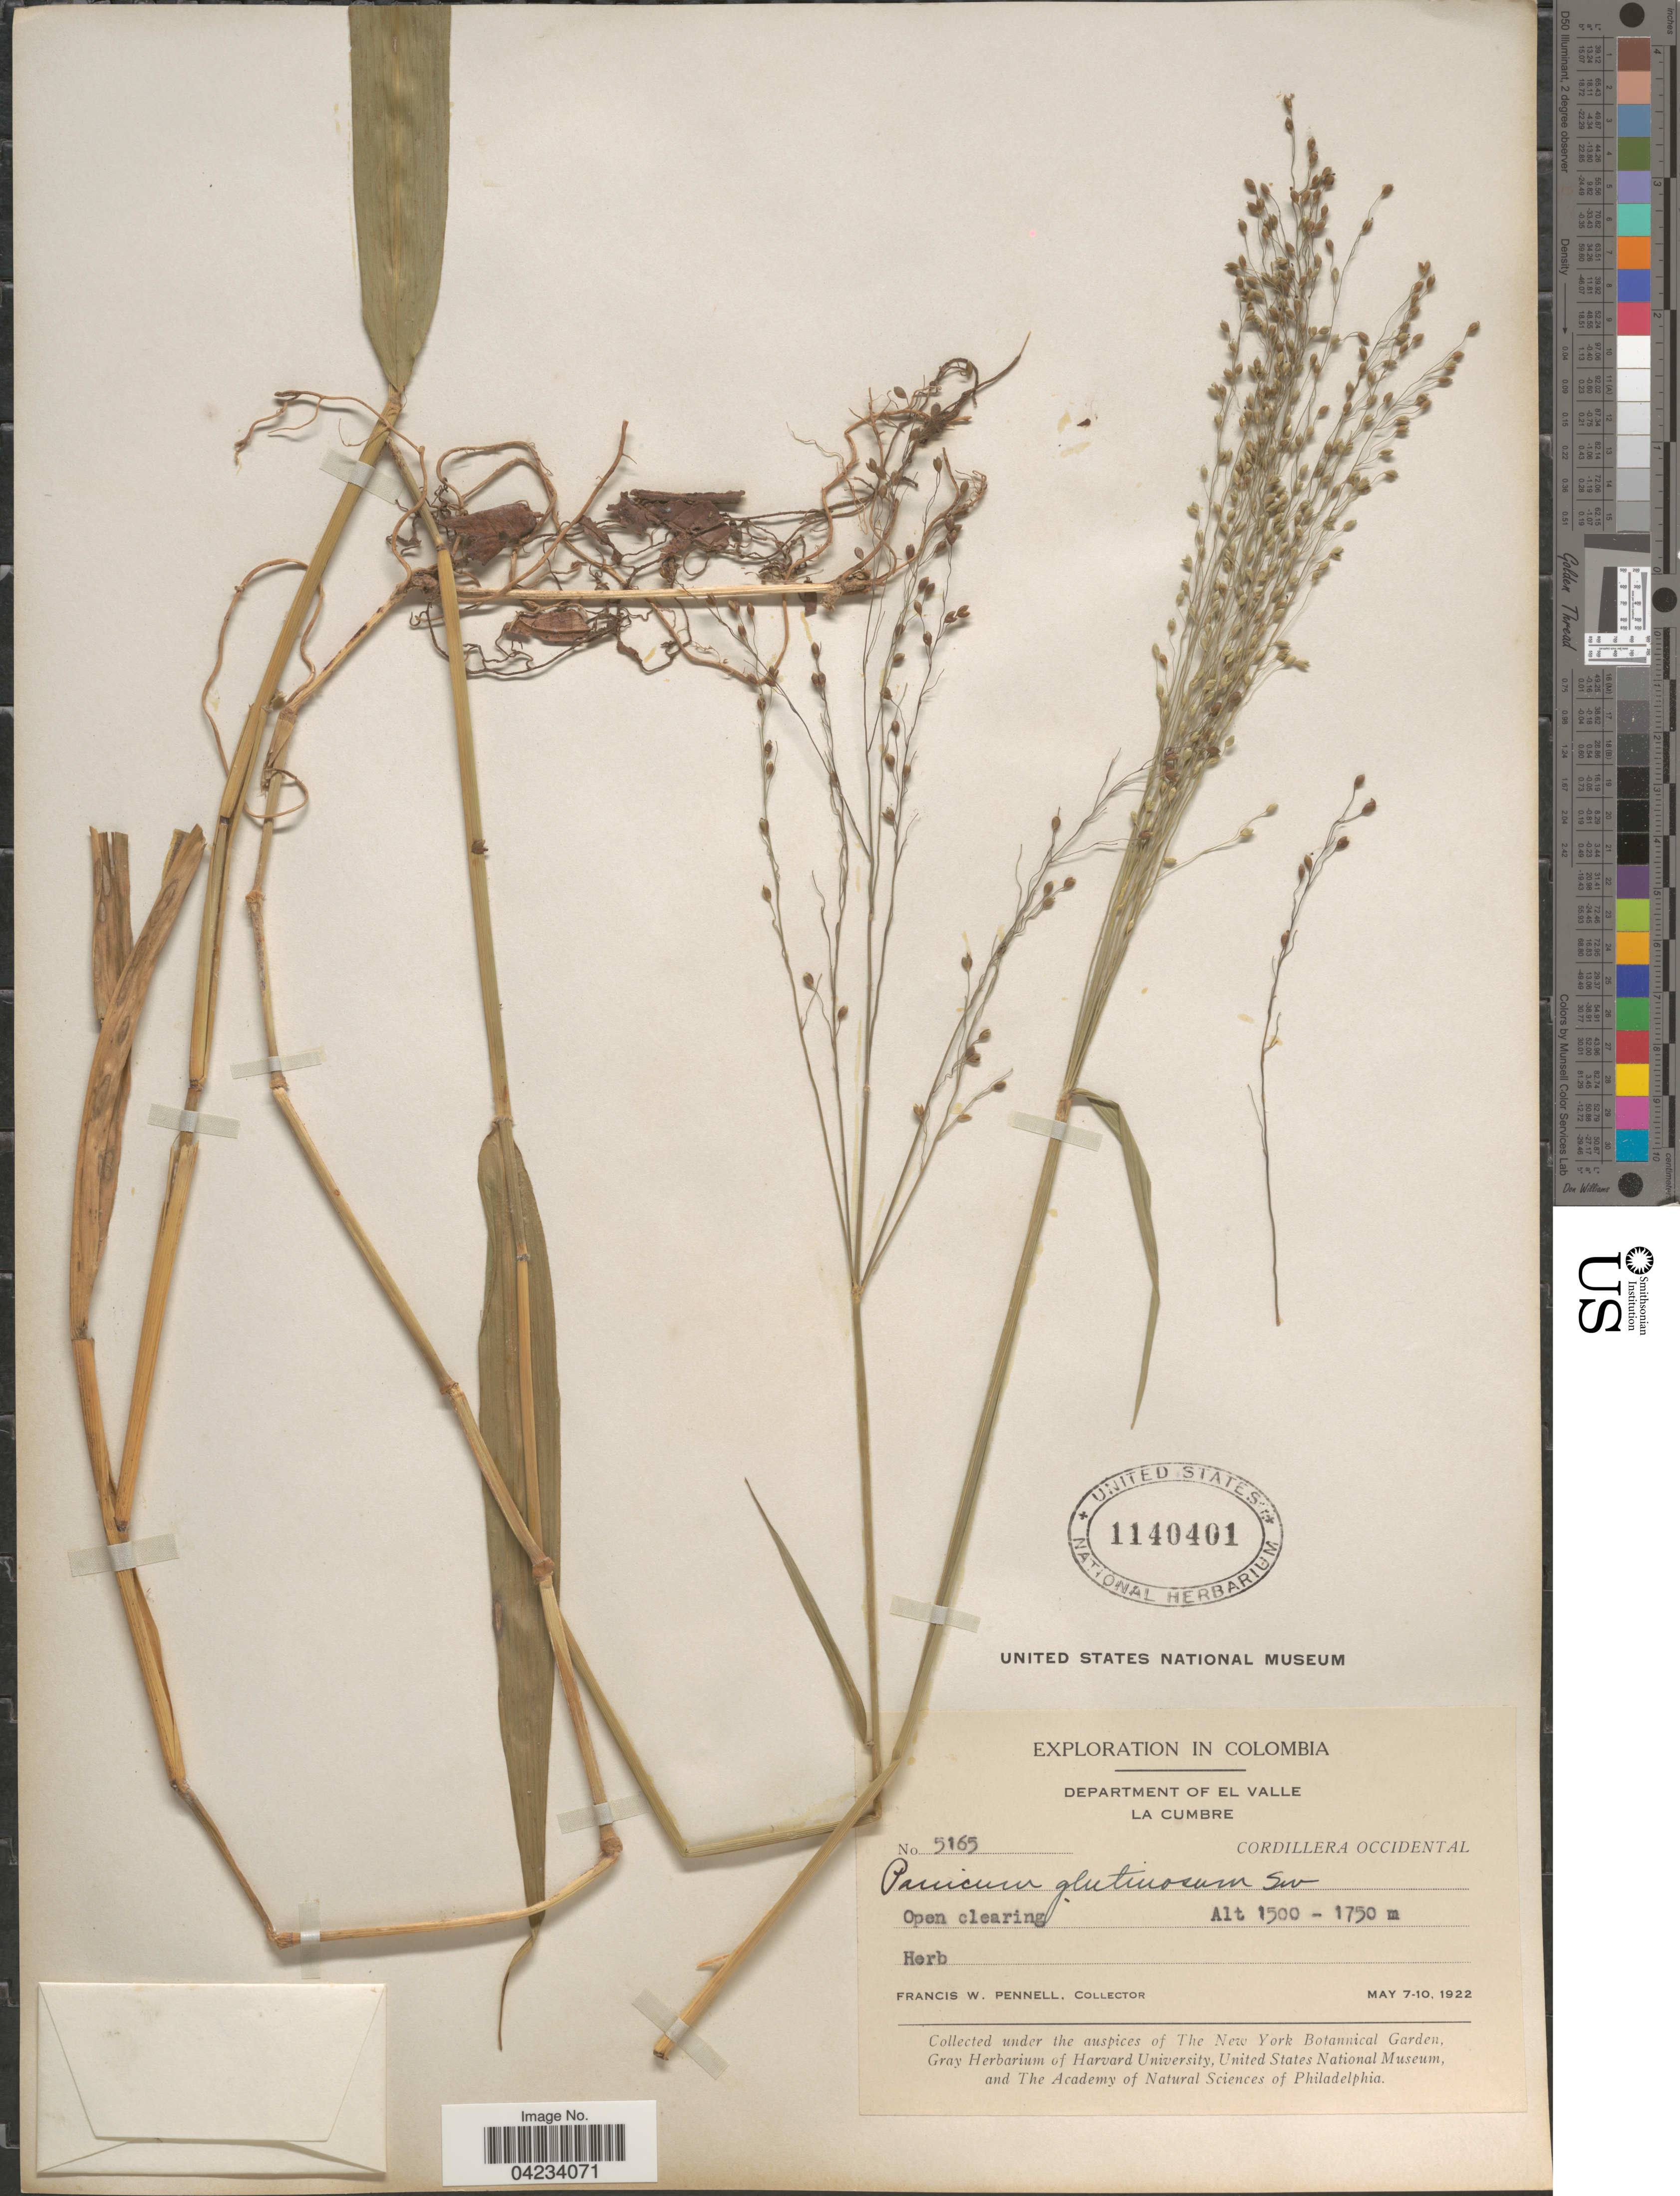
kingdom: Plantae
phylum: Tracheophyta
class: Liliopsida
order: Poales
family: Poaceae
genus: Homolepis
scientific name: Homolepis glutinosa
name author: (Sw.) Zuloaga & Soderstr.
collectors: F. W. Pennell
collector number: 5165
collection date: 1922-05-07/1922-05-10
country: Colombia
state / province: Valle del Cauca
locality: Exploration in Colombia. Department of El Valle. La Cumbre. Cordillera Occidental.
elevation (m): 1500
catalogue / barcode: US 1140401